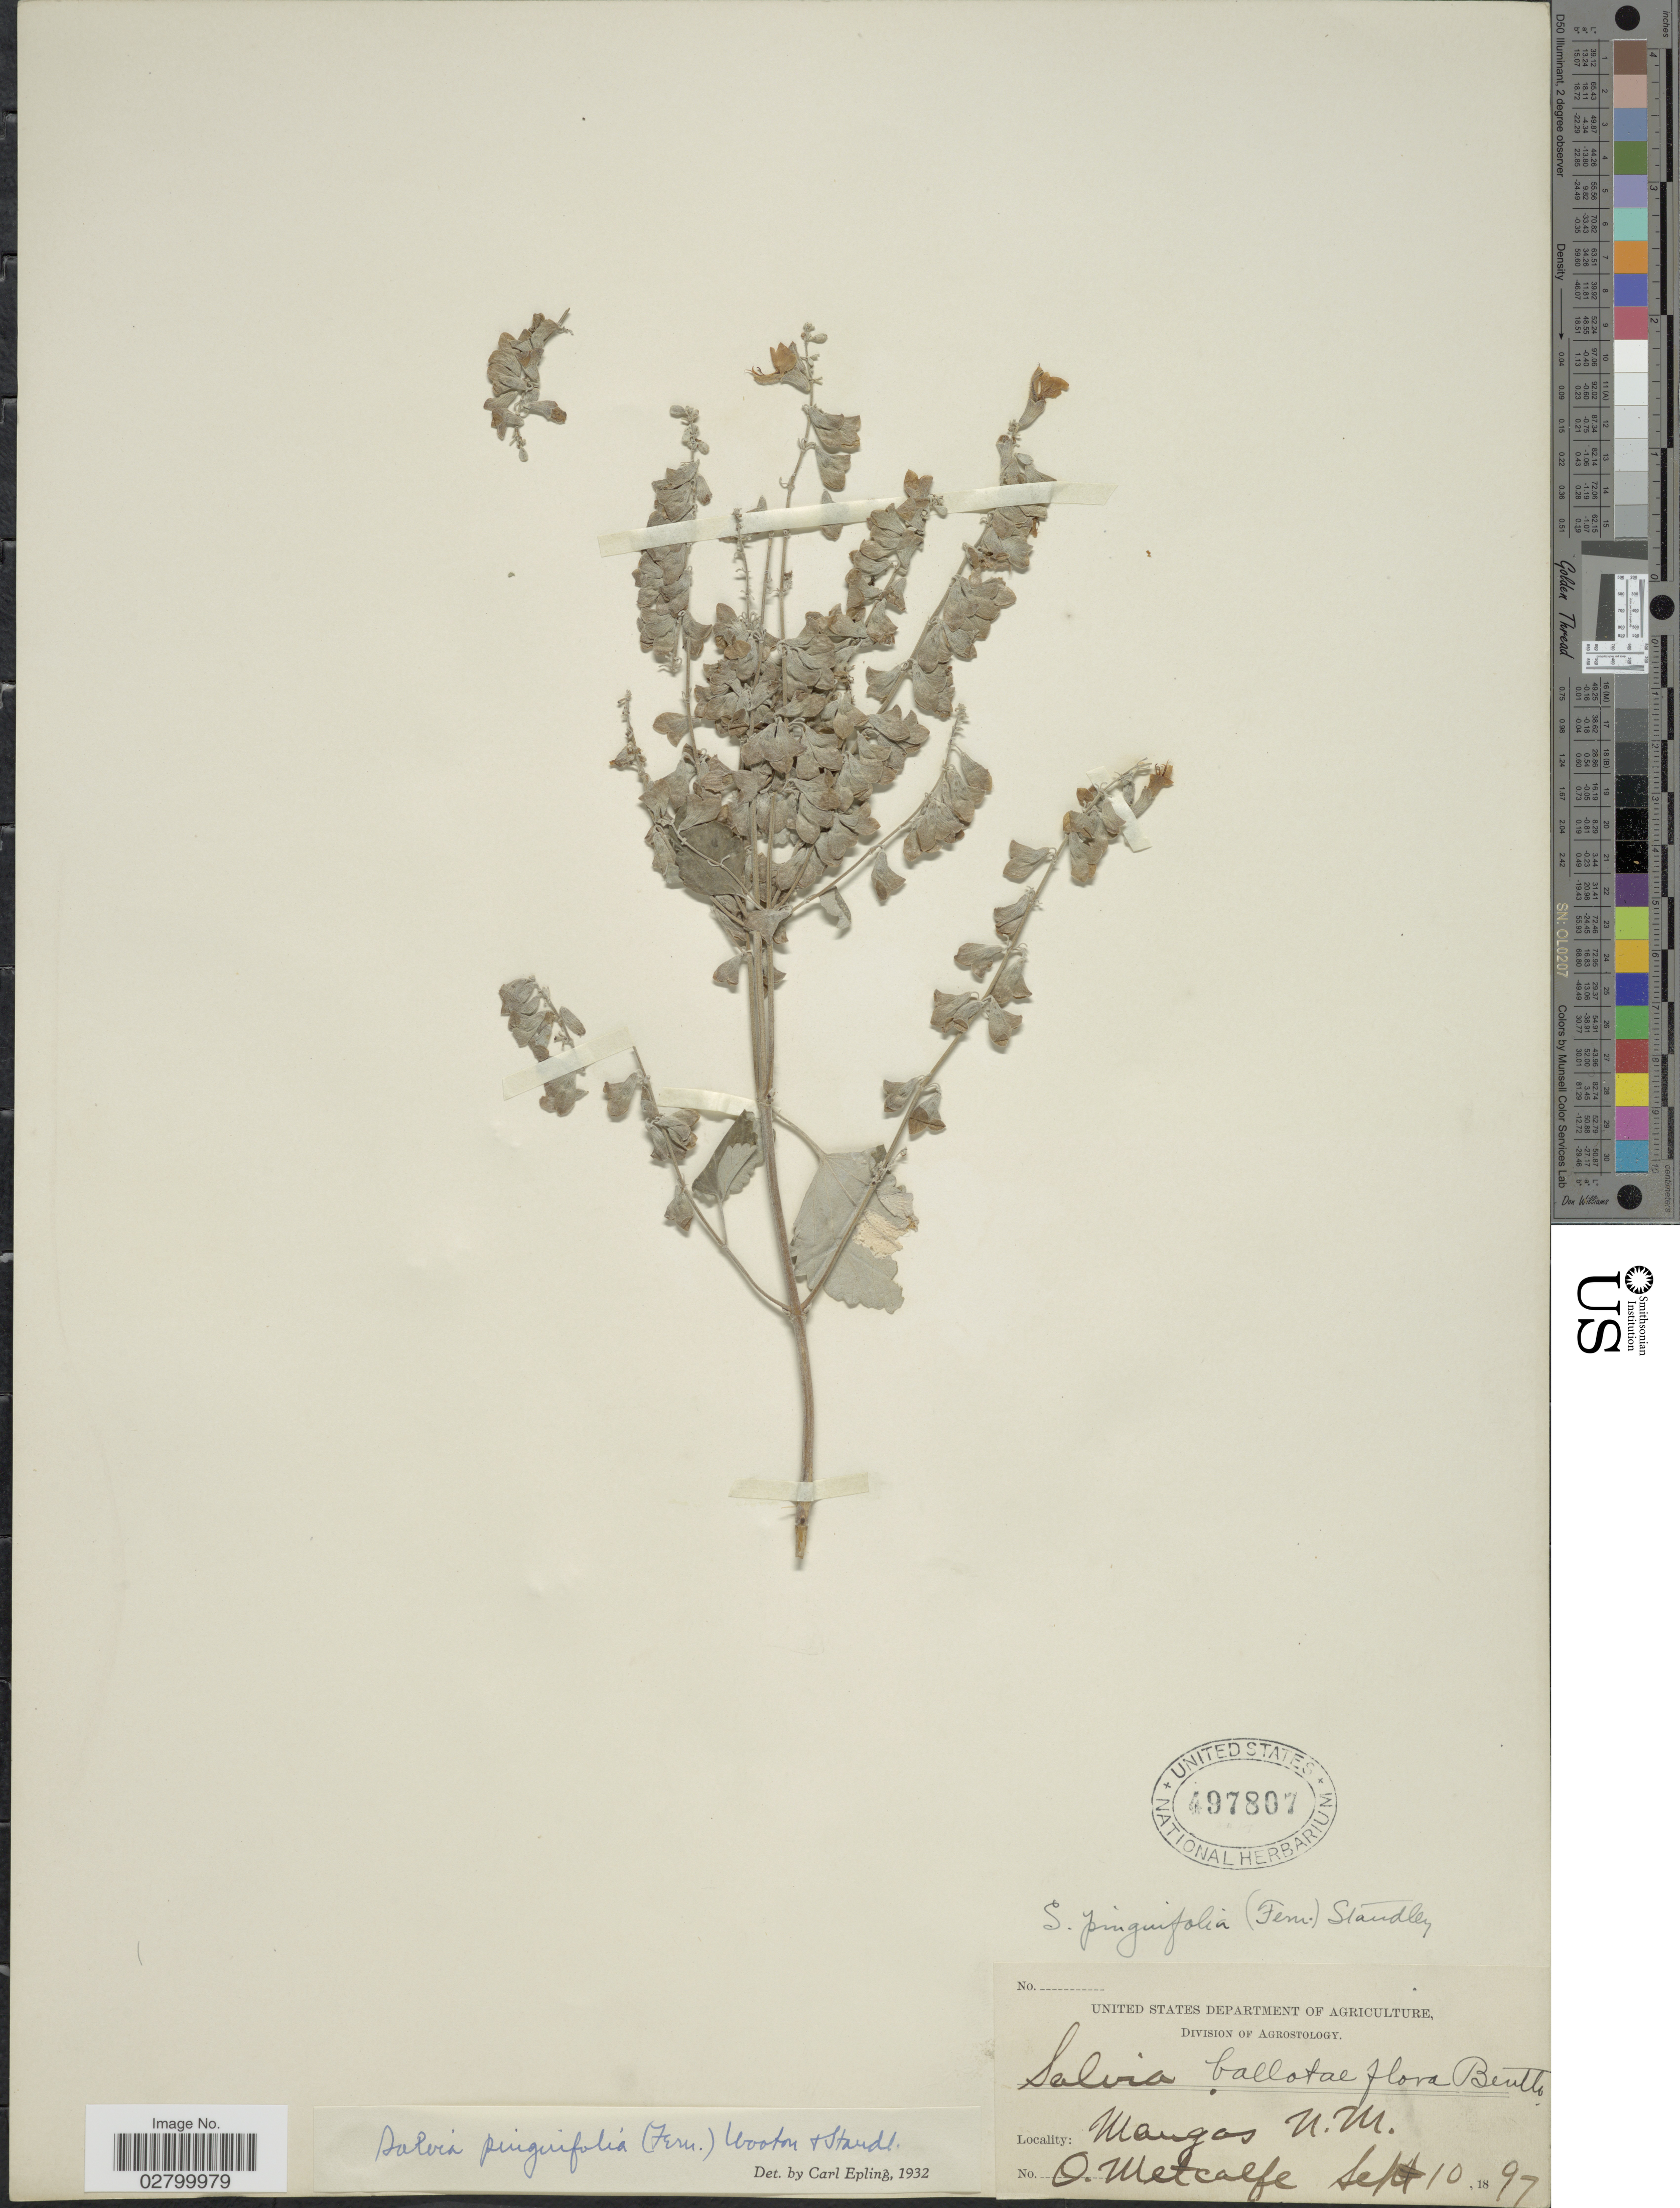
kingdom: Plantae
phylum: Tracheophyta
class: Magnoliopsida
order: Lamiales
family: Lamiaceae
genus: Salvia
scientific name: Salvia pinguifolia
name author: (Fernald) Wooton & Standl.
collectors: O. B. Metcalfe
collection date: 1897-09-10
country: United States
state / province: New Mexico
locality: Mangas, N.M.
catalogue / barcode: US 497807